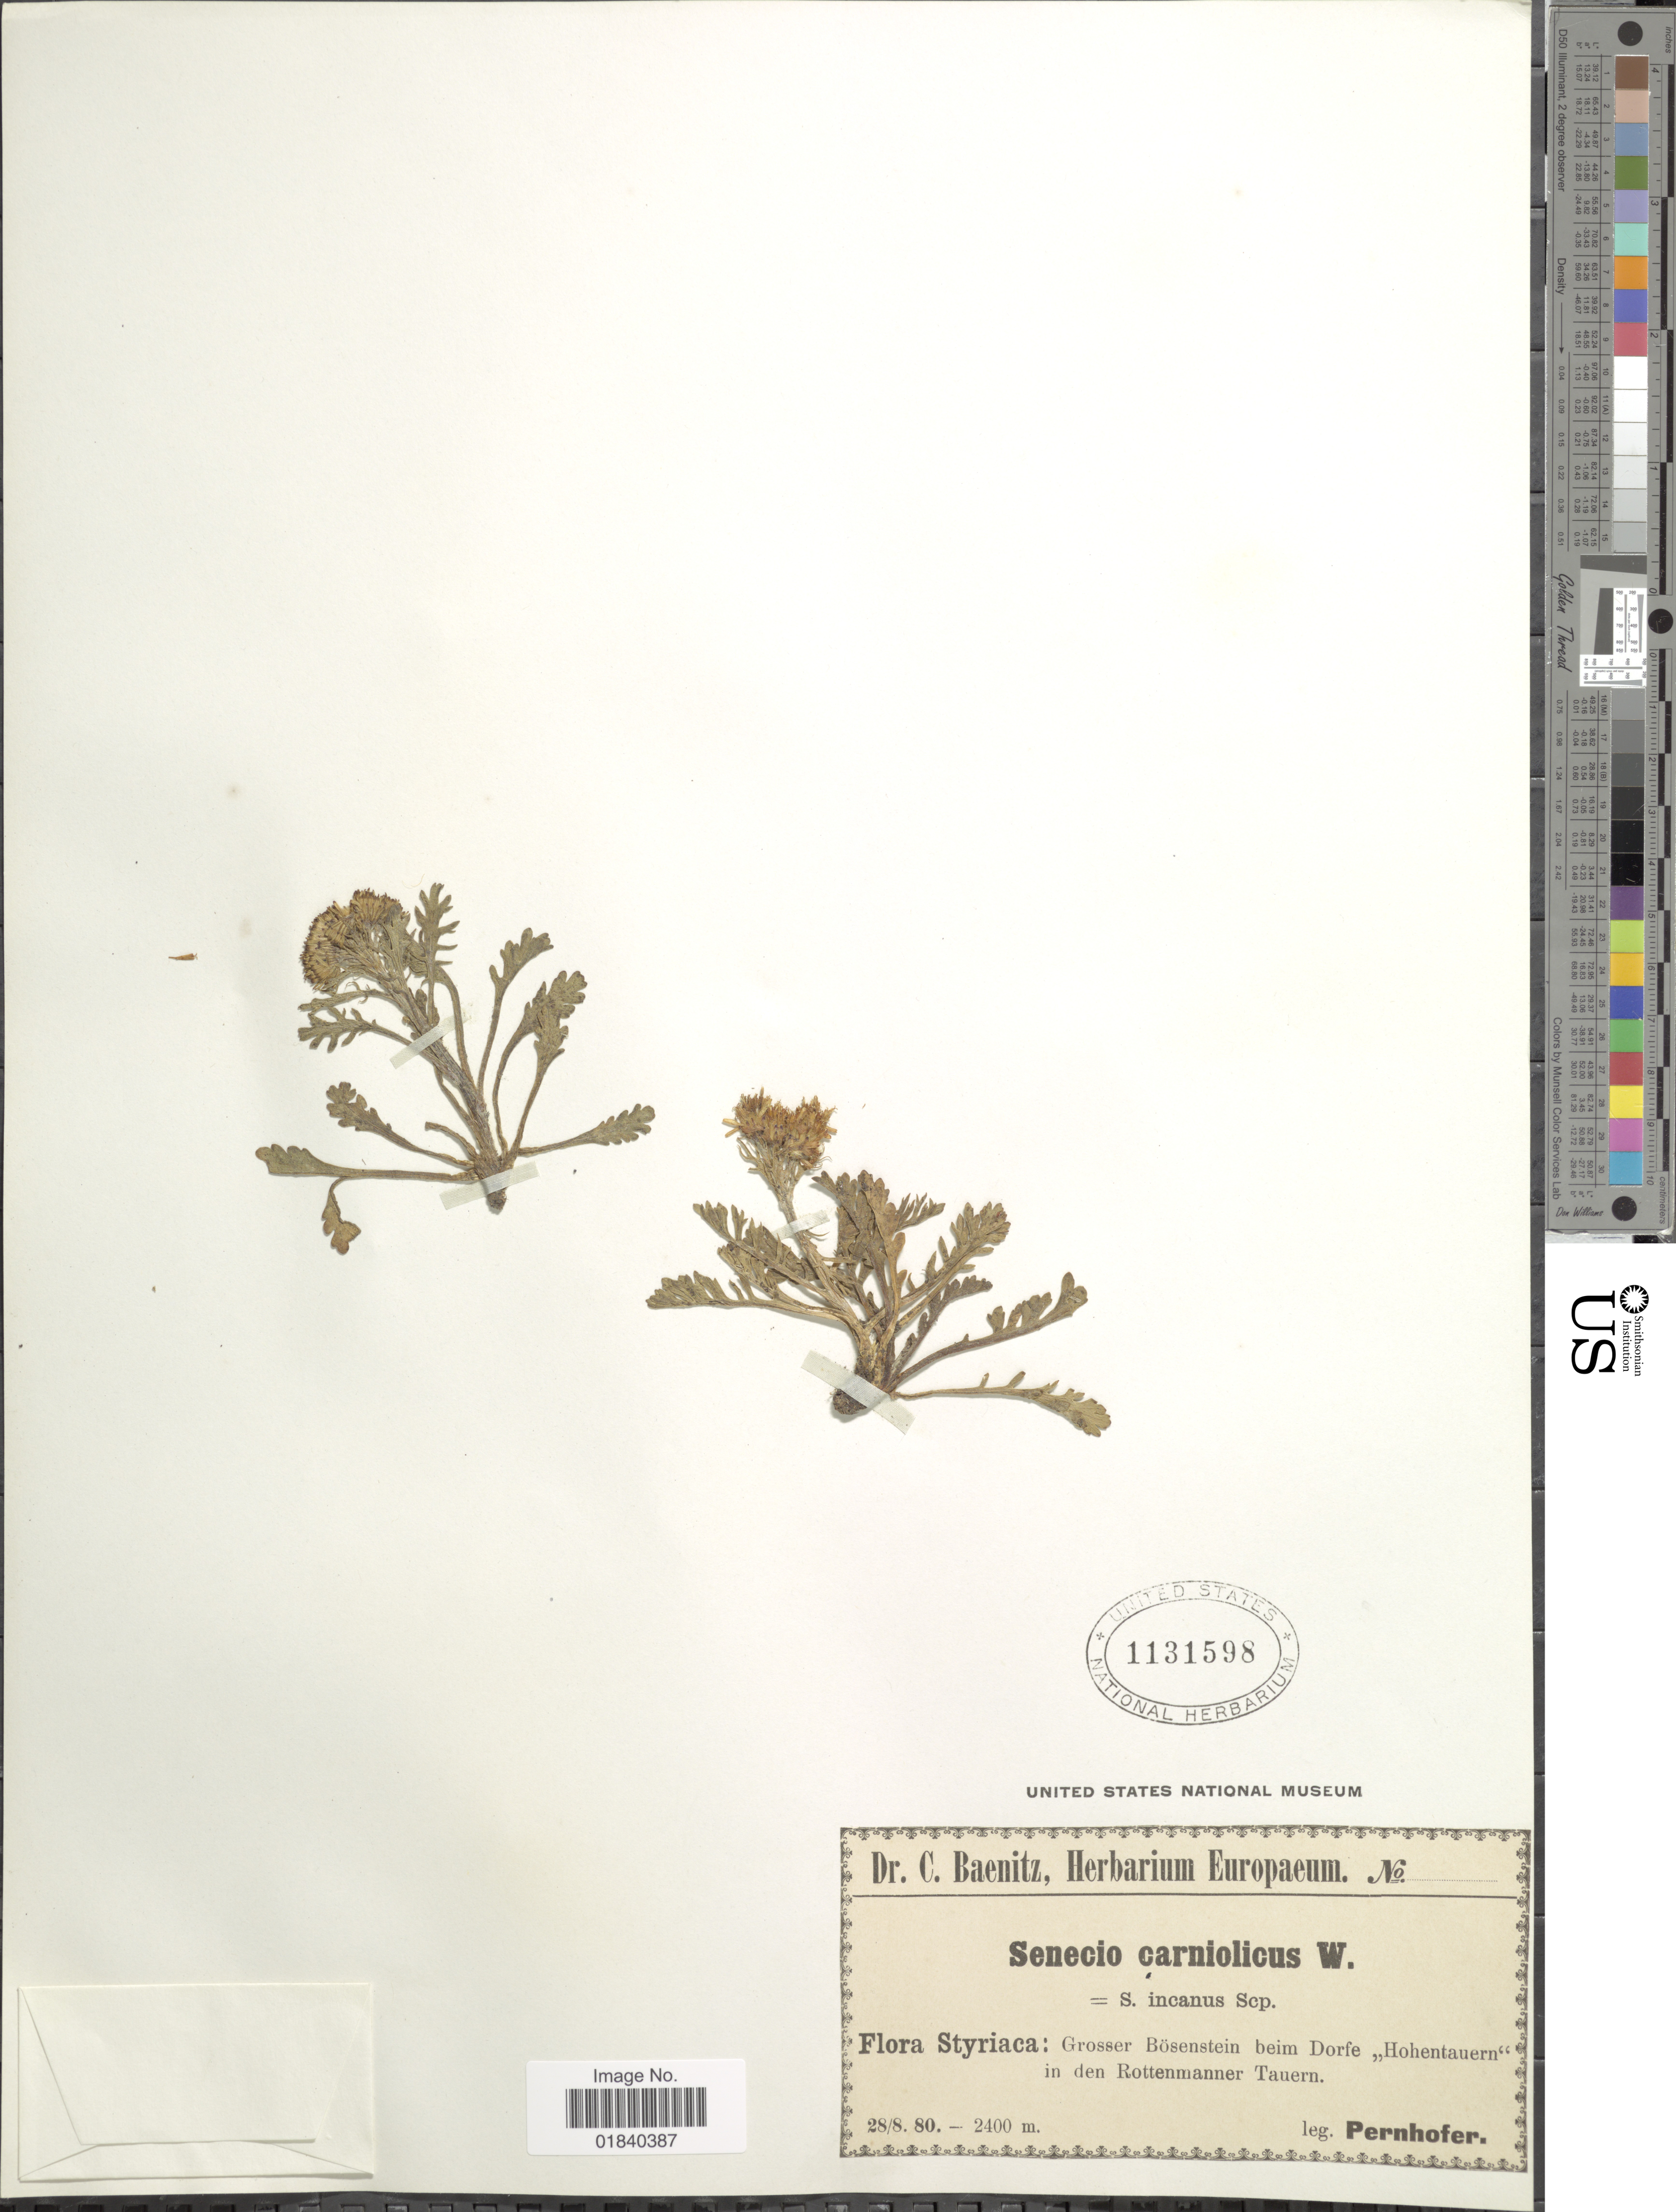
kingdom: Plantae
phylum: Tracheophyta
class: Magnoliopsida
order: Asterales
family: Asteraceae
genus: Jacobaea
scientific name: Jacobaea incana subsp. carniolica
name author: (Willd.) B. Nord. & Greuter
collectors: Pernhoffer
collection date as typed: Transcribed d/m/y: 28/8/80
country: Austria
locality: Styriaca: Grosser Bosenstein beim Dorfe Hohentauern in den Rottenmanner Tauern.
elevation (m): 2400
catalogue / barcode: US 1131598